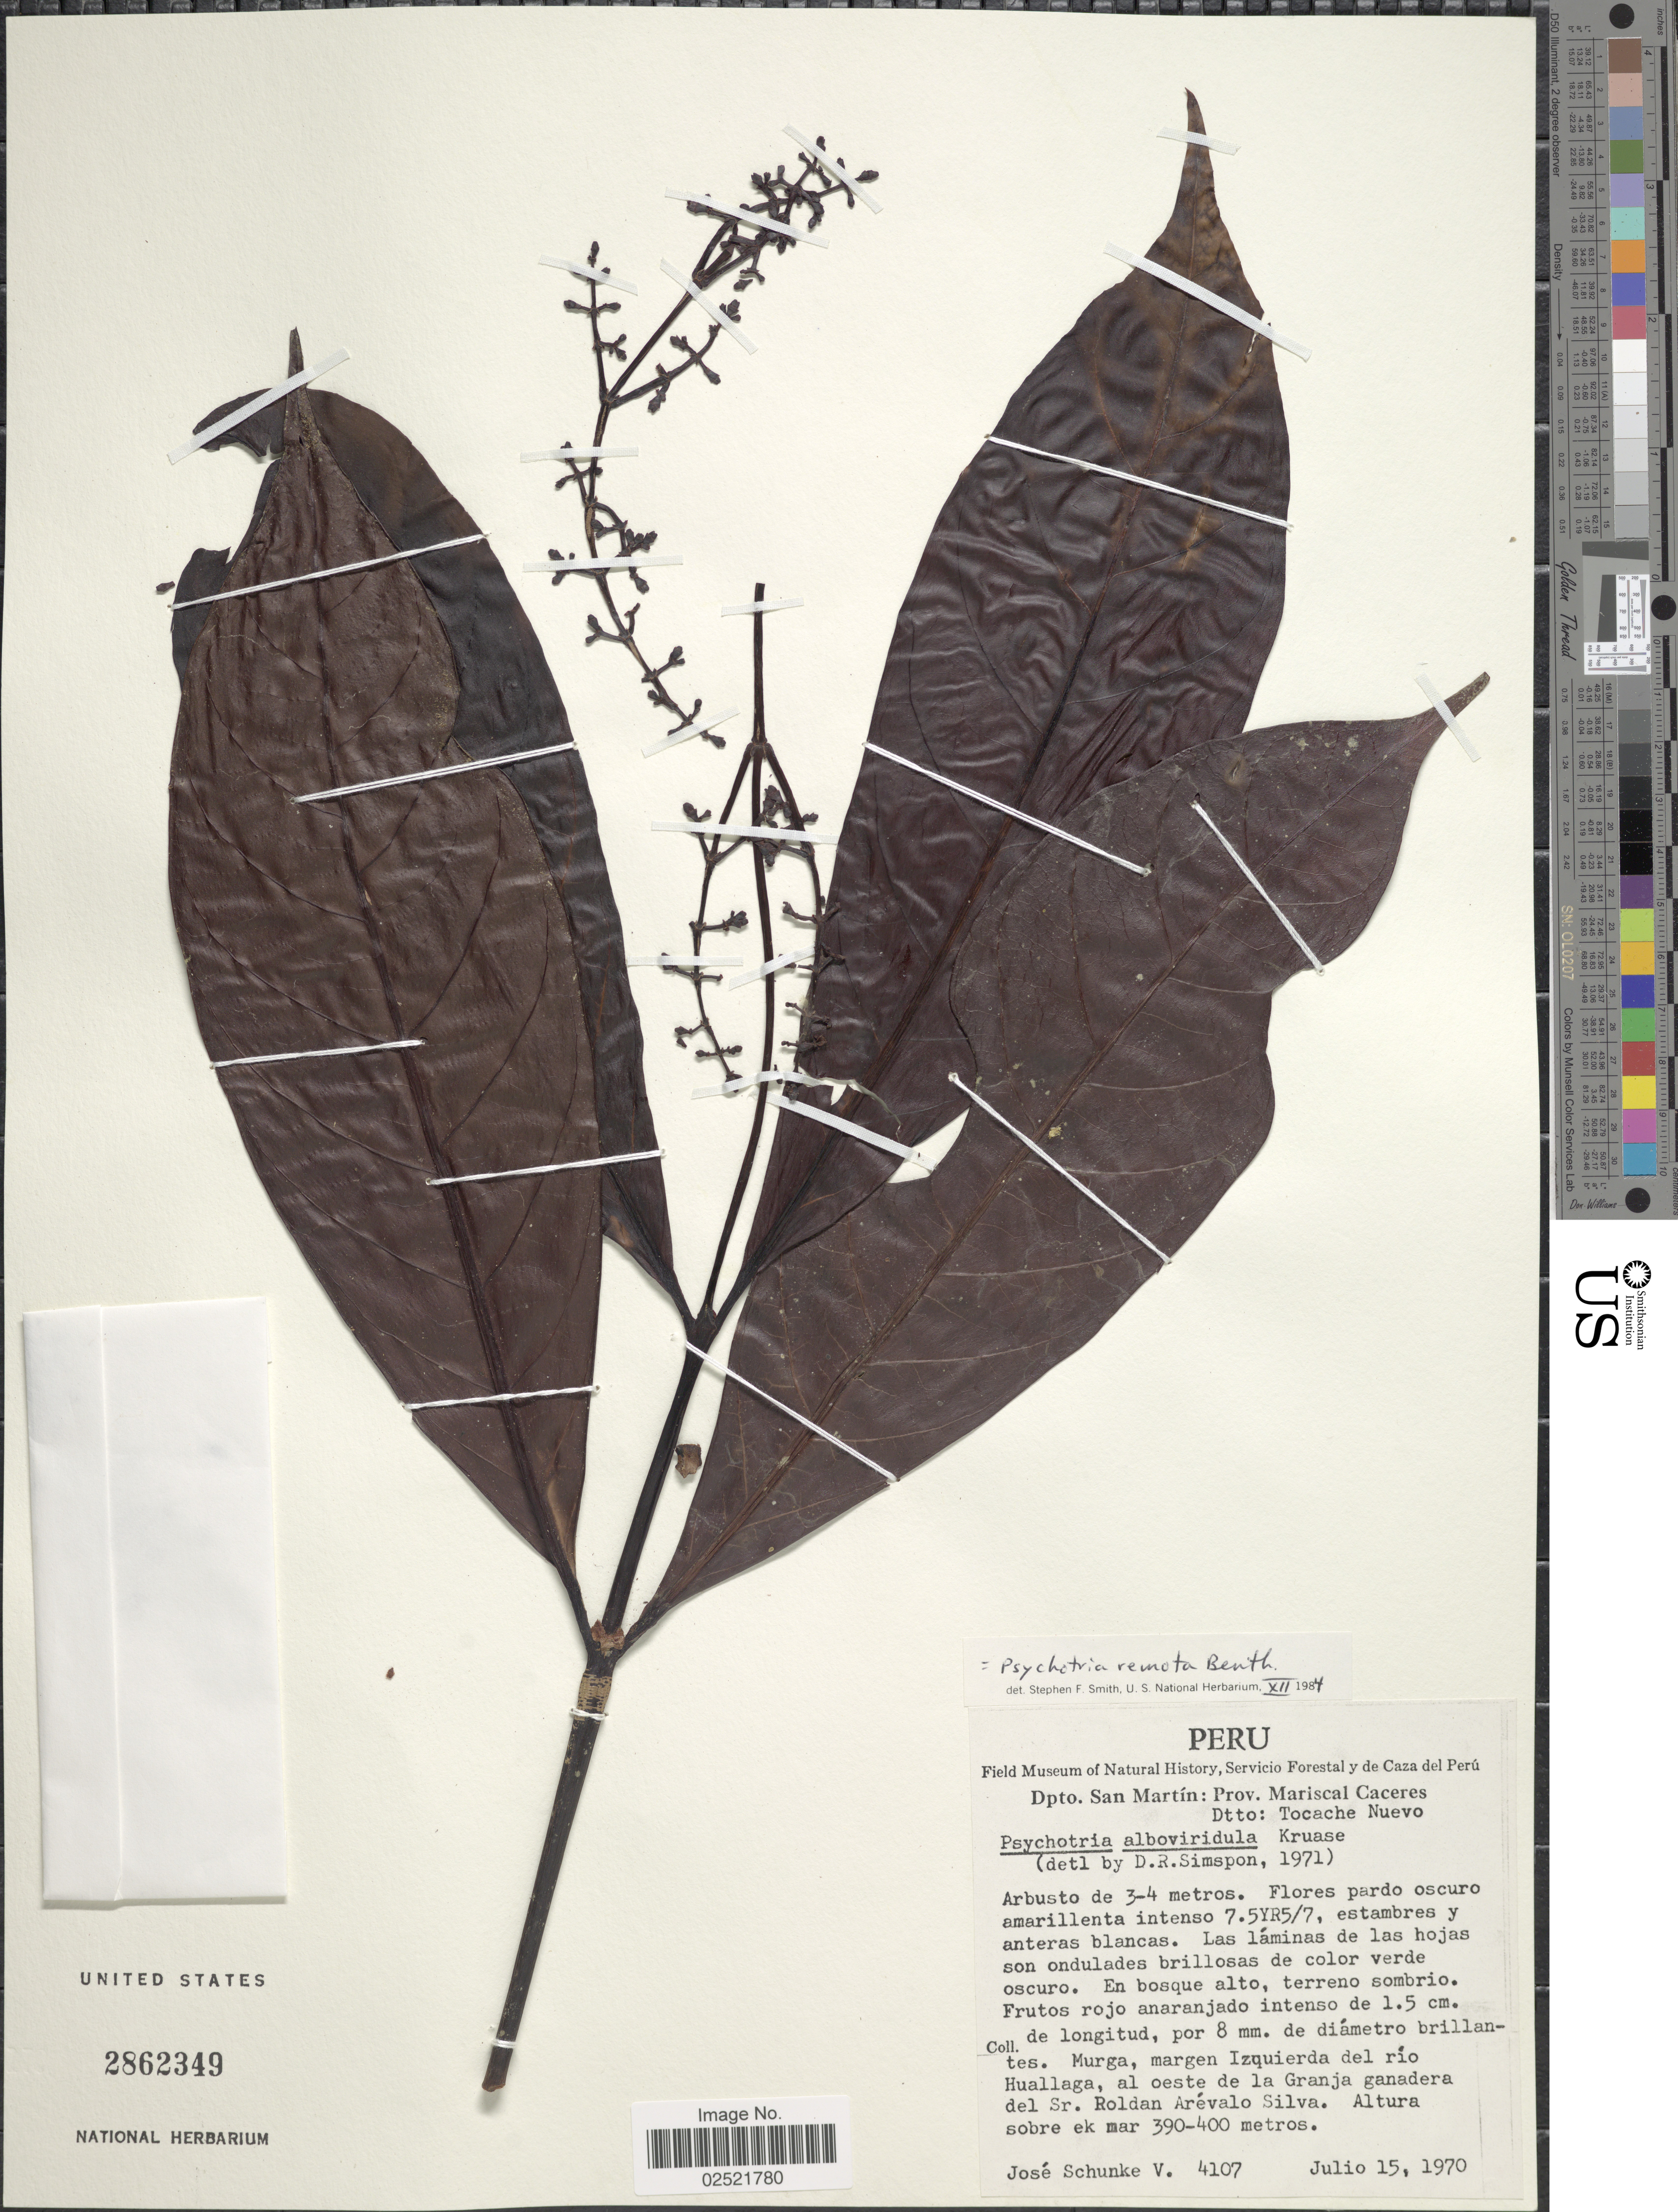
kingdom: Plantae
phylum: Tracheophyta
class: Magnoliopsida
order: Gentianales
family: Rubiaceae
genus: Psychotria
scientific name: Psychotria remota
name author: Benth.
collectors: J. Schunke Vigo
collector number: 4107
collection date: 1970-07-15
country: Peru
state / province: San Martín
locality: Prov. Mariscal Caceres, Dtto. Tocache Nuevo, Murga, margen Izquierda del Rio Huallaga, al oeste de la Granja ganadera del Sr. Roldan Arevalo Silva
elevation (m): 390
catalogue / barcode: US 2862349